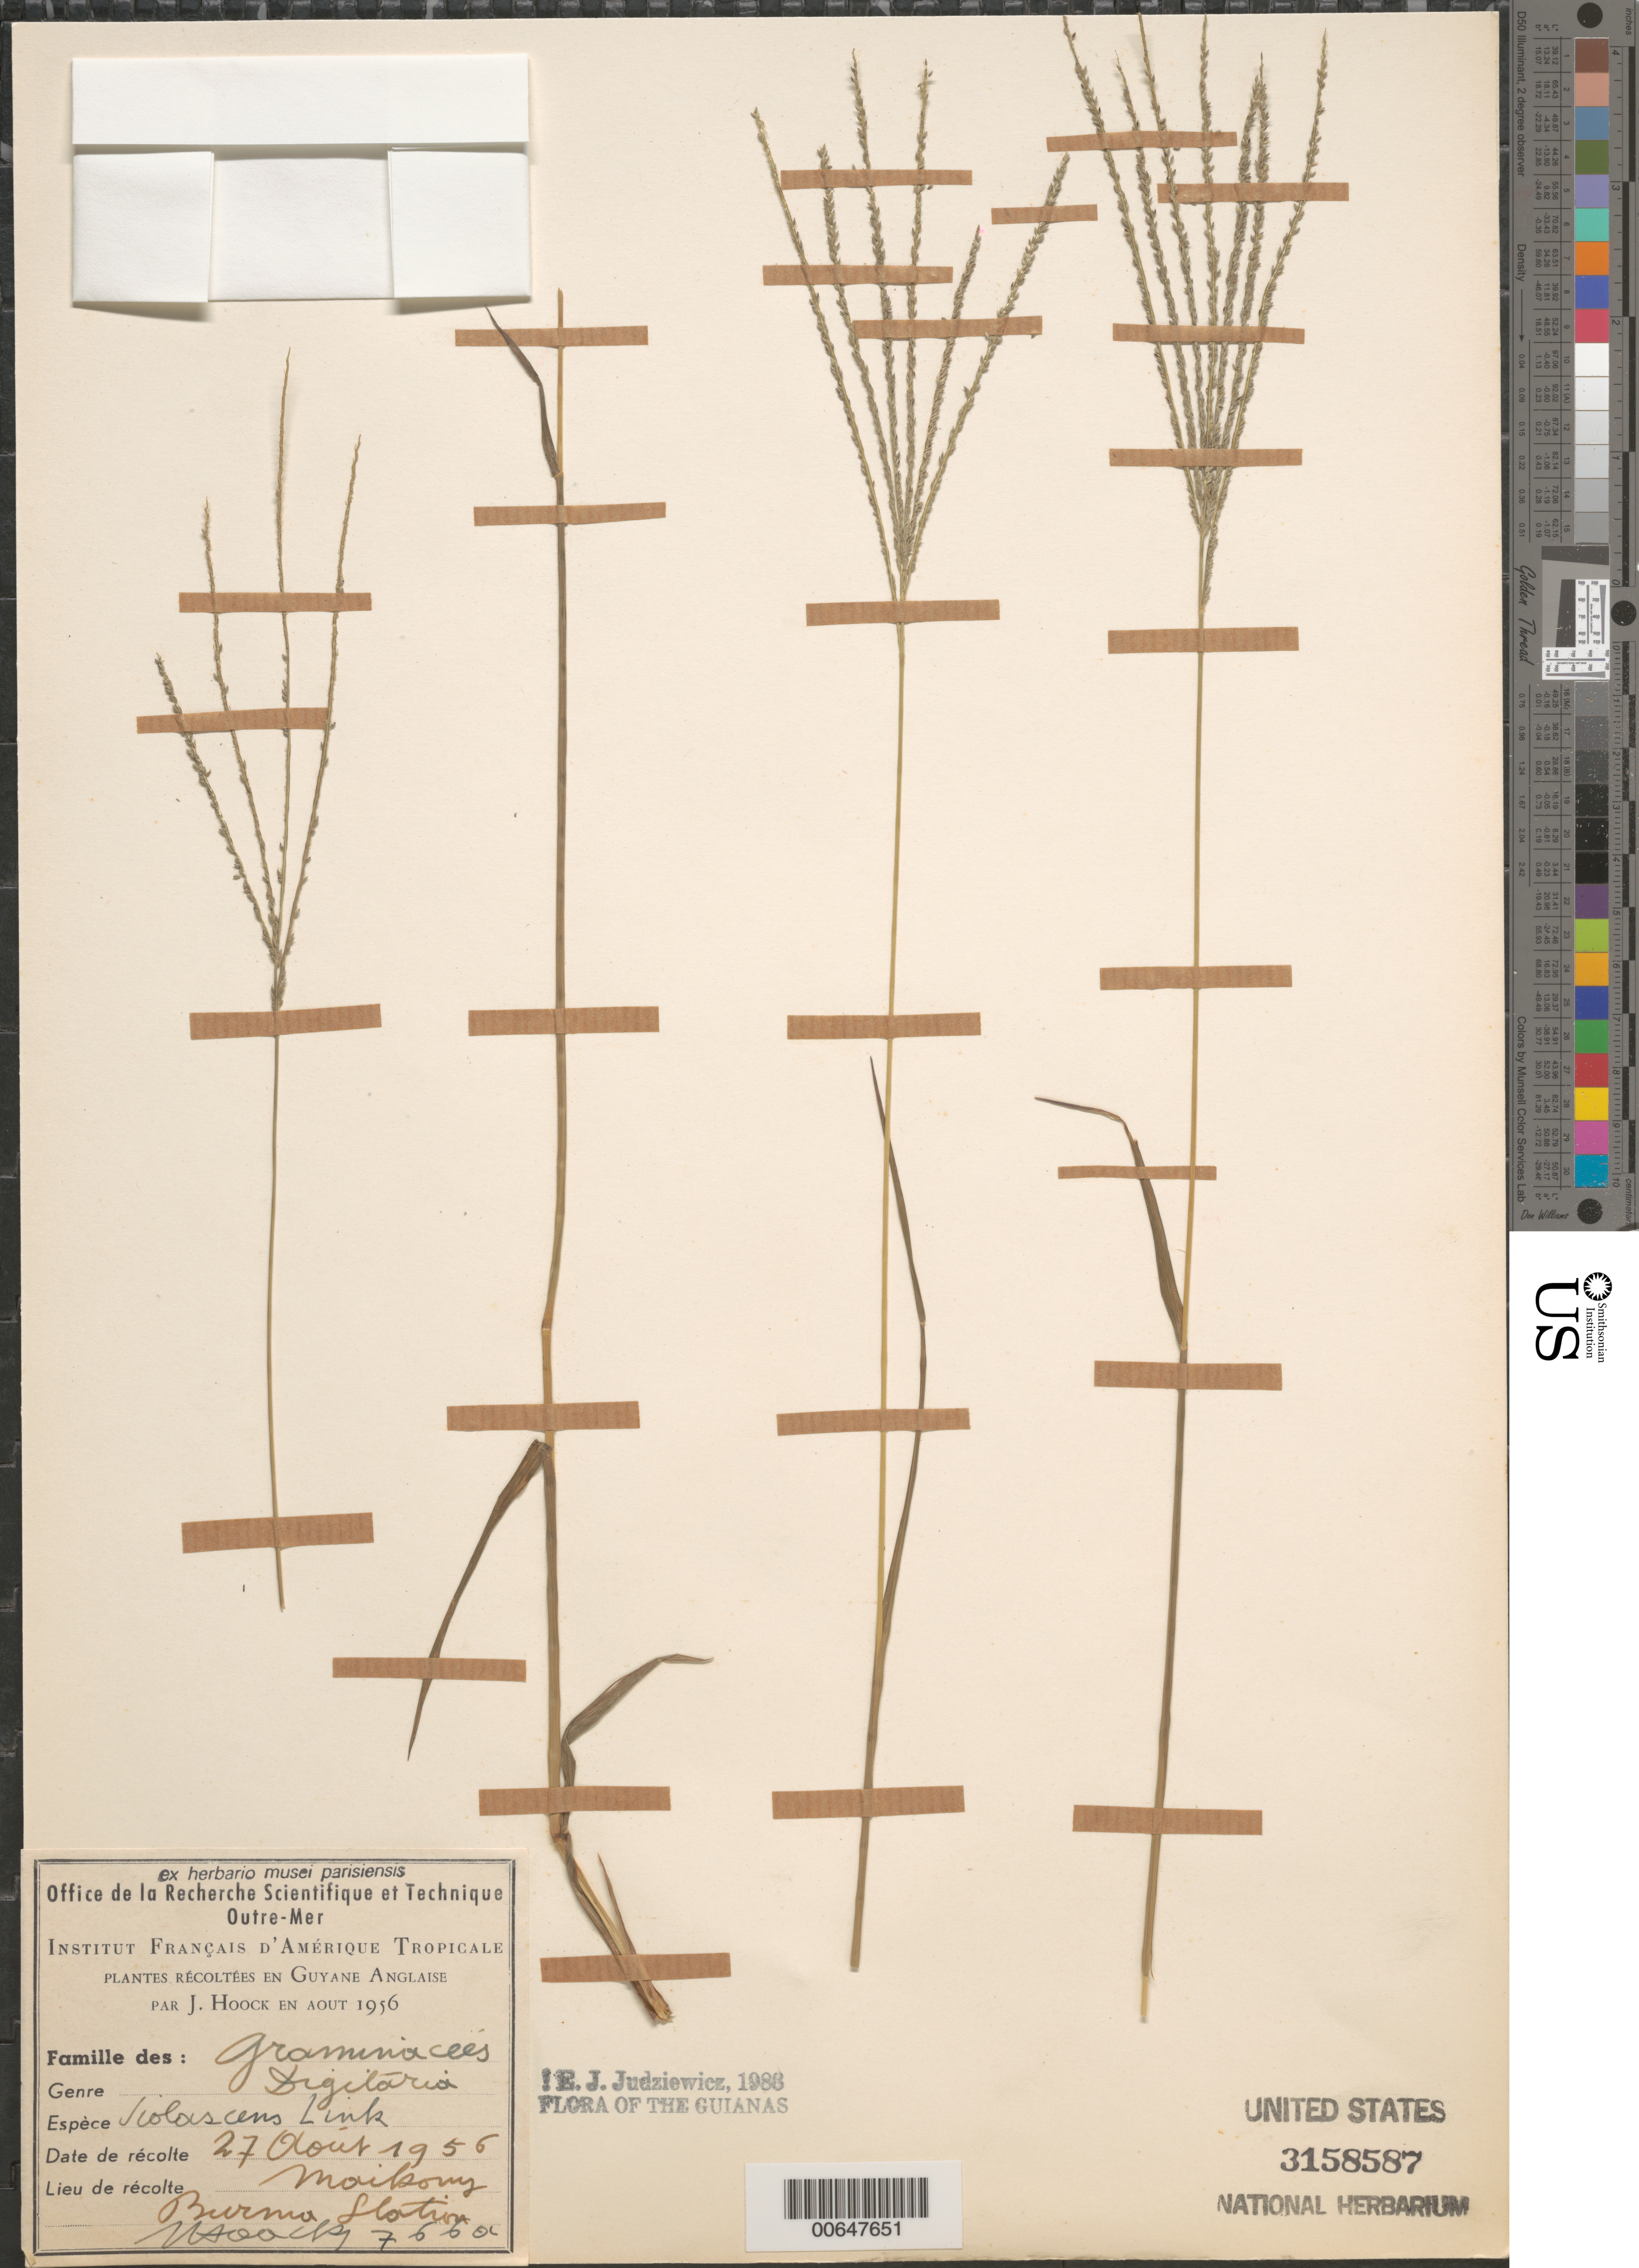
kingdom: Plantae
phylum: Tracheophyta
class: Liliopsida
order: Poales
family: Poaceae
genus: Digitaria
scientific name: Digitaria violascens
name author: Link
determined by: Judziewicz, E. J.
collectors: J. Hoock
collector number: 766 a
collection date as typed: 27-Aug-56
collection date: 1956-08-27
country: Guyana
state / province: Mahaica-Berbice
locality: Burma Plantation; Maikony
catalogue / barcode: US 3158587